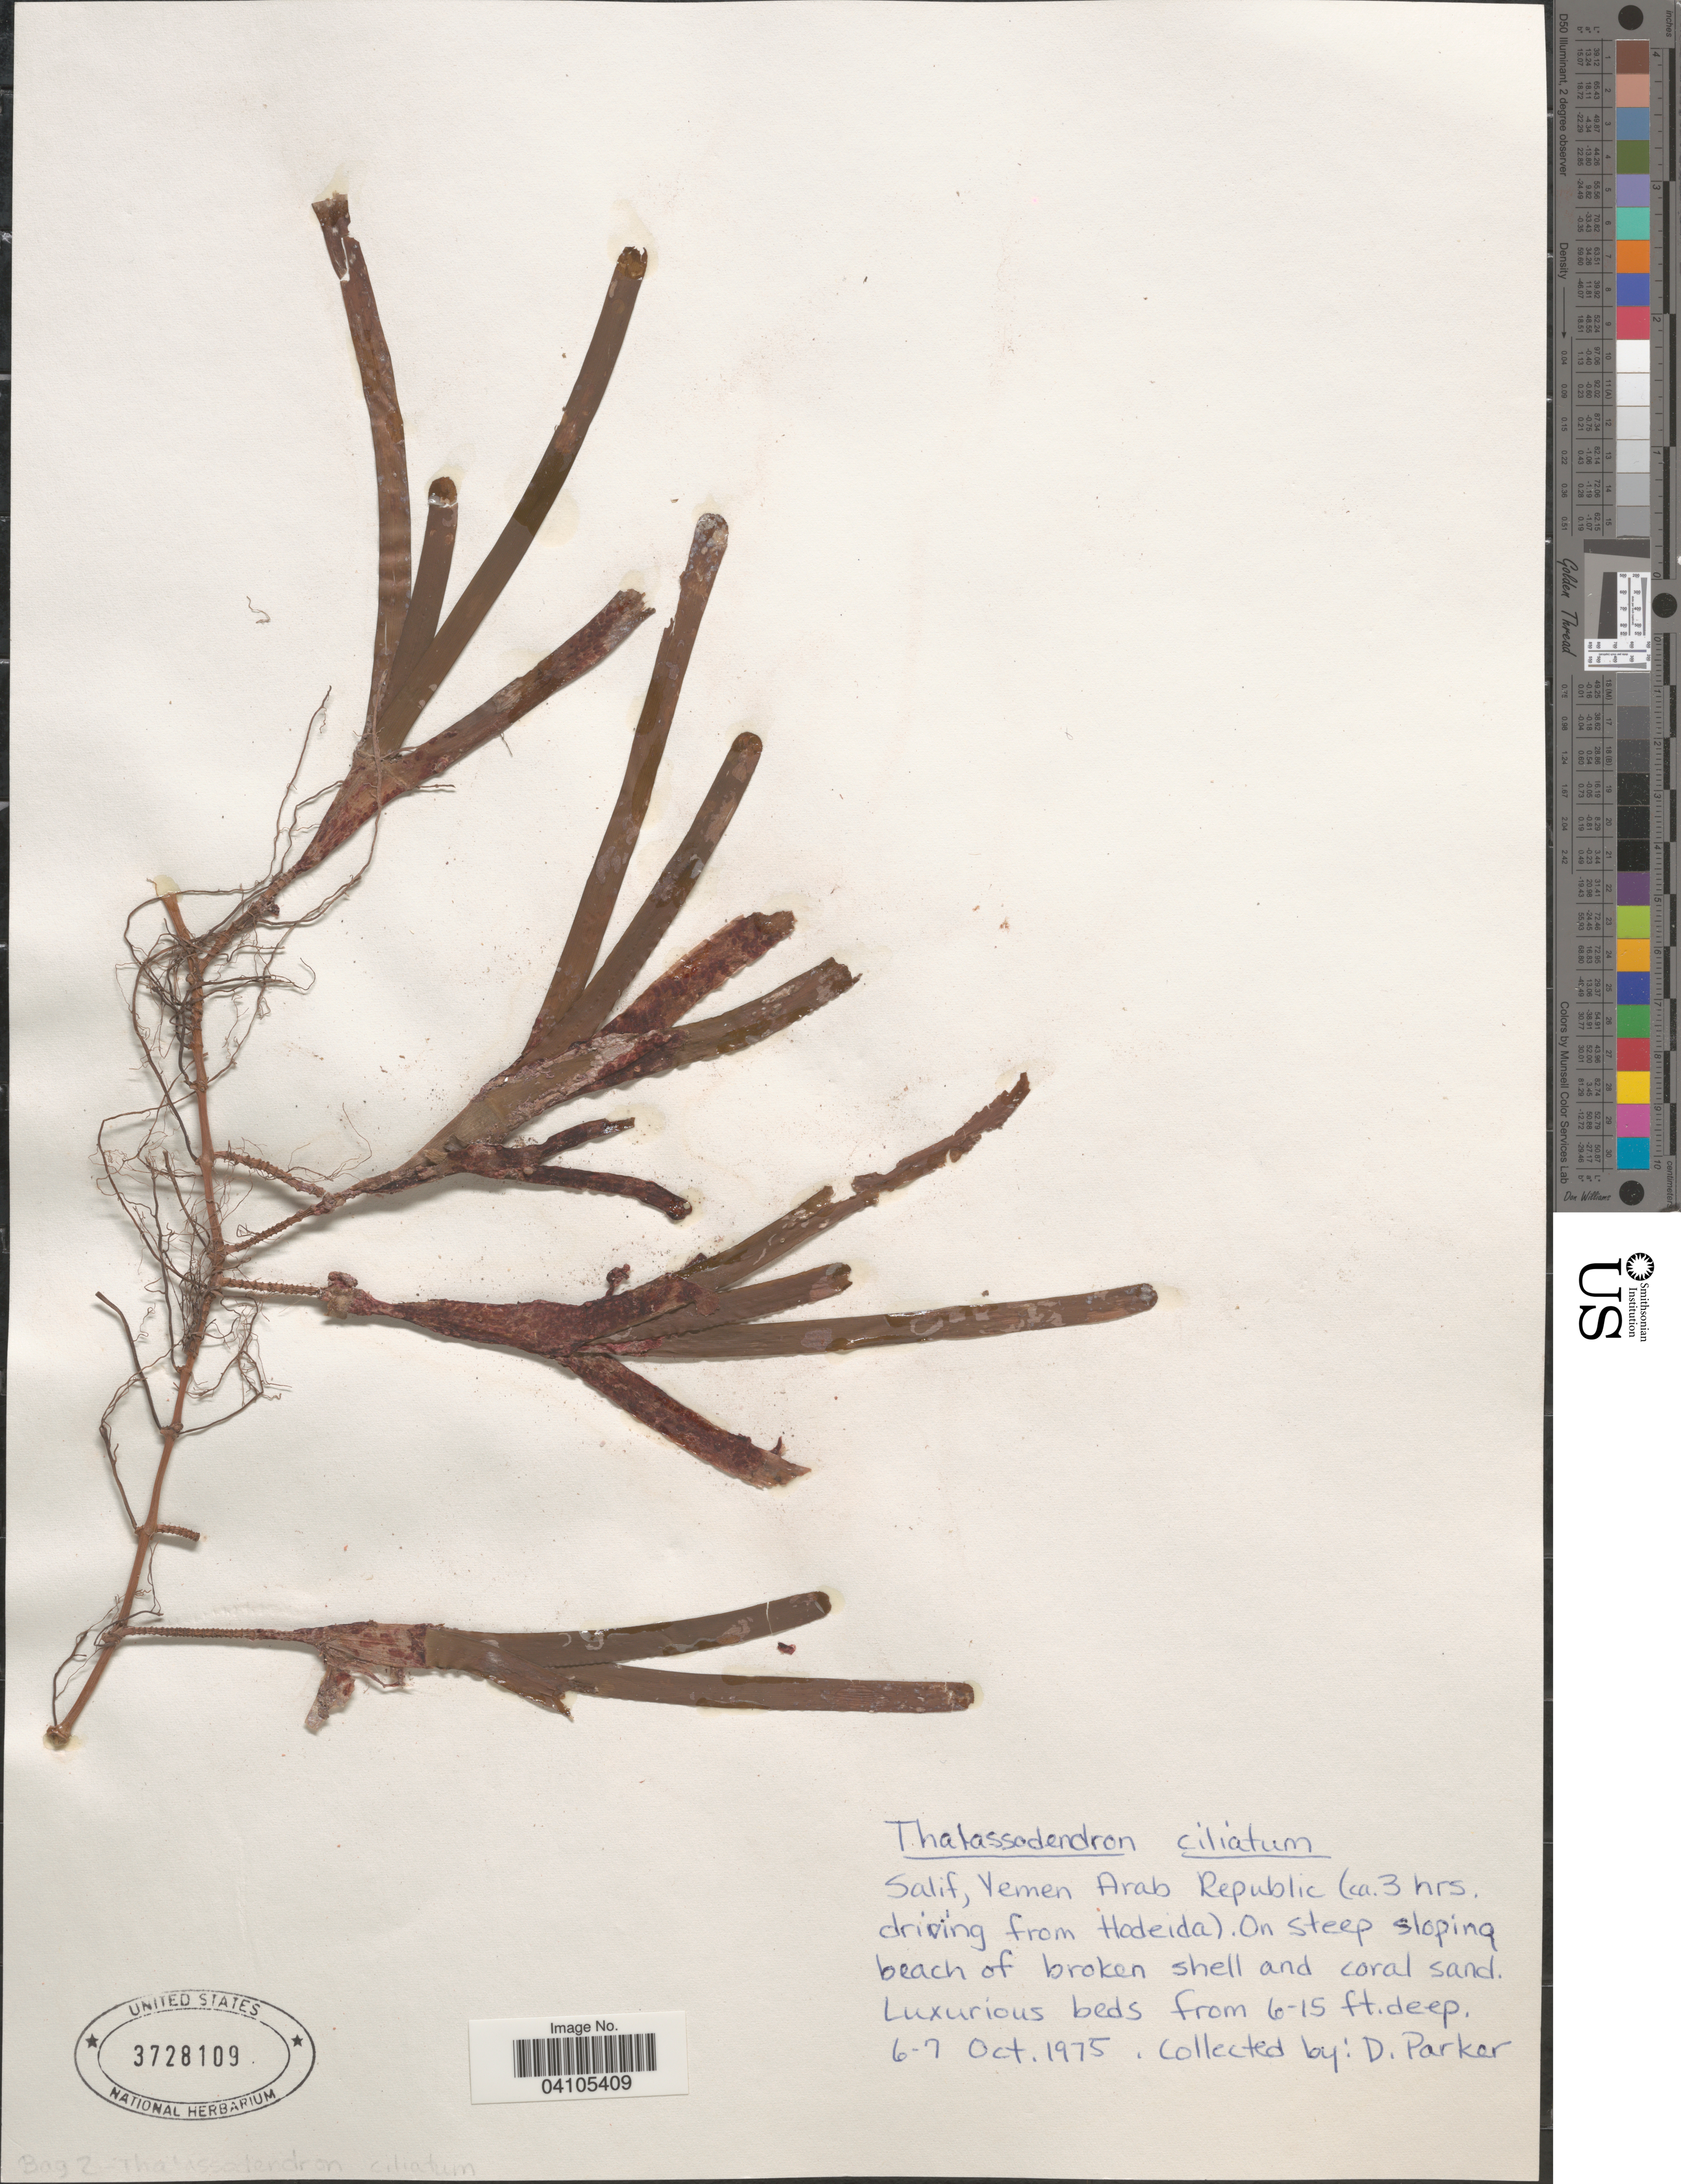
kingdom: Plantae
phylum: Tracheophyta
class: Liliopsida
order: Alismatales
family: Cymodoceaceae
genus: Thalassodendron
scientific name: Thalassodendron ciliatum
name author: (Forssk.) Hartog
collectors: D. Parker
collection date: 1975-10-06/1975-10-07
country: Yemen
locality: Salif, Yemen Arab Republic (ca. 3 hrs. driving from Hodeida).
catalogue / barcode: US 3728109